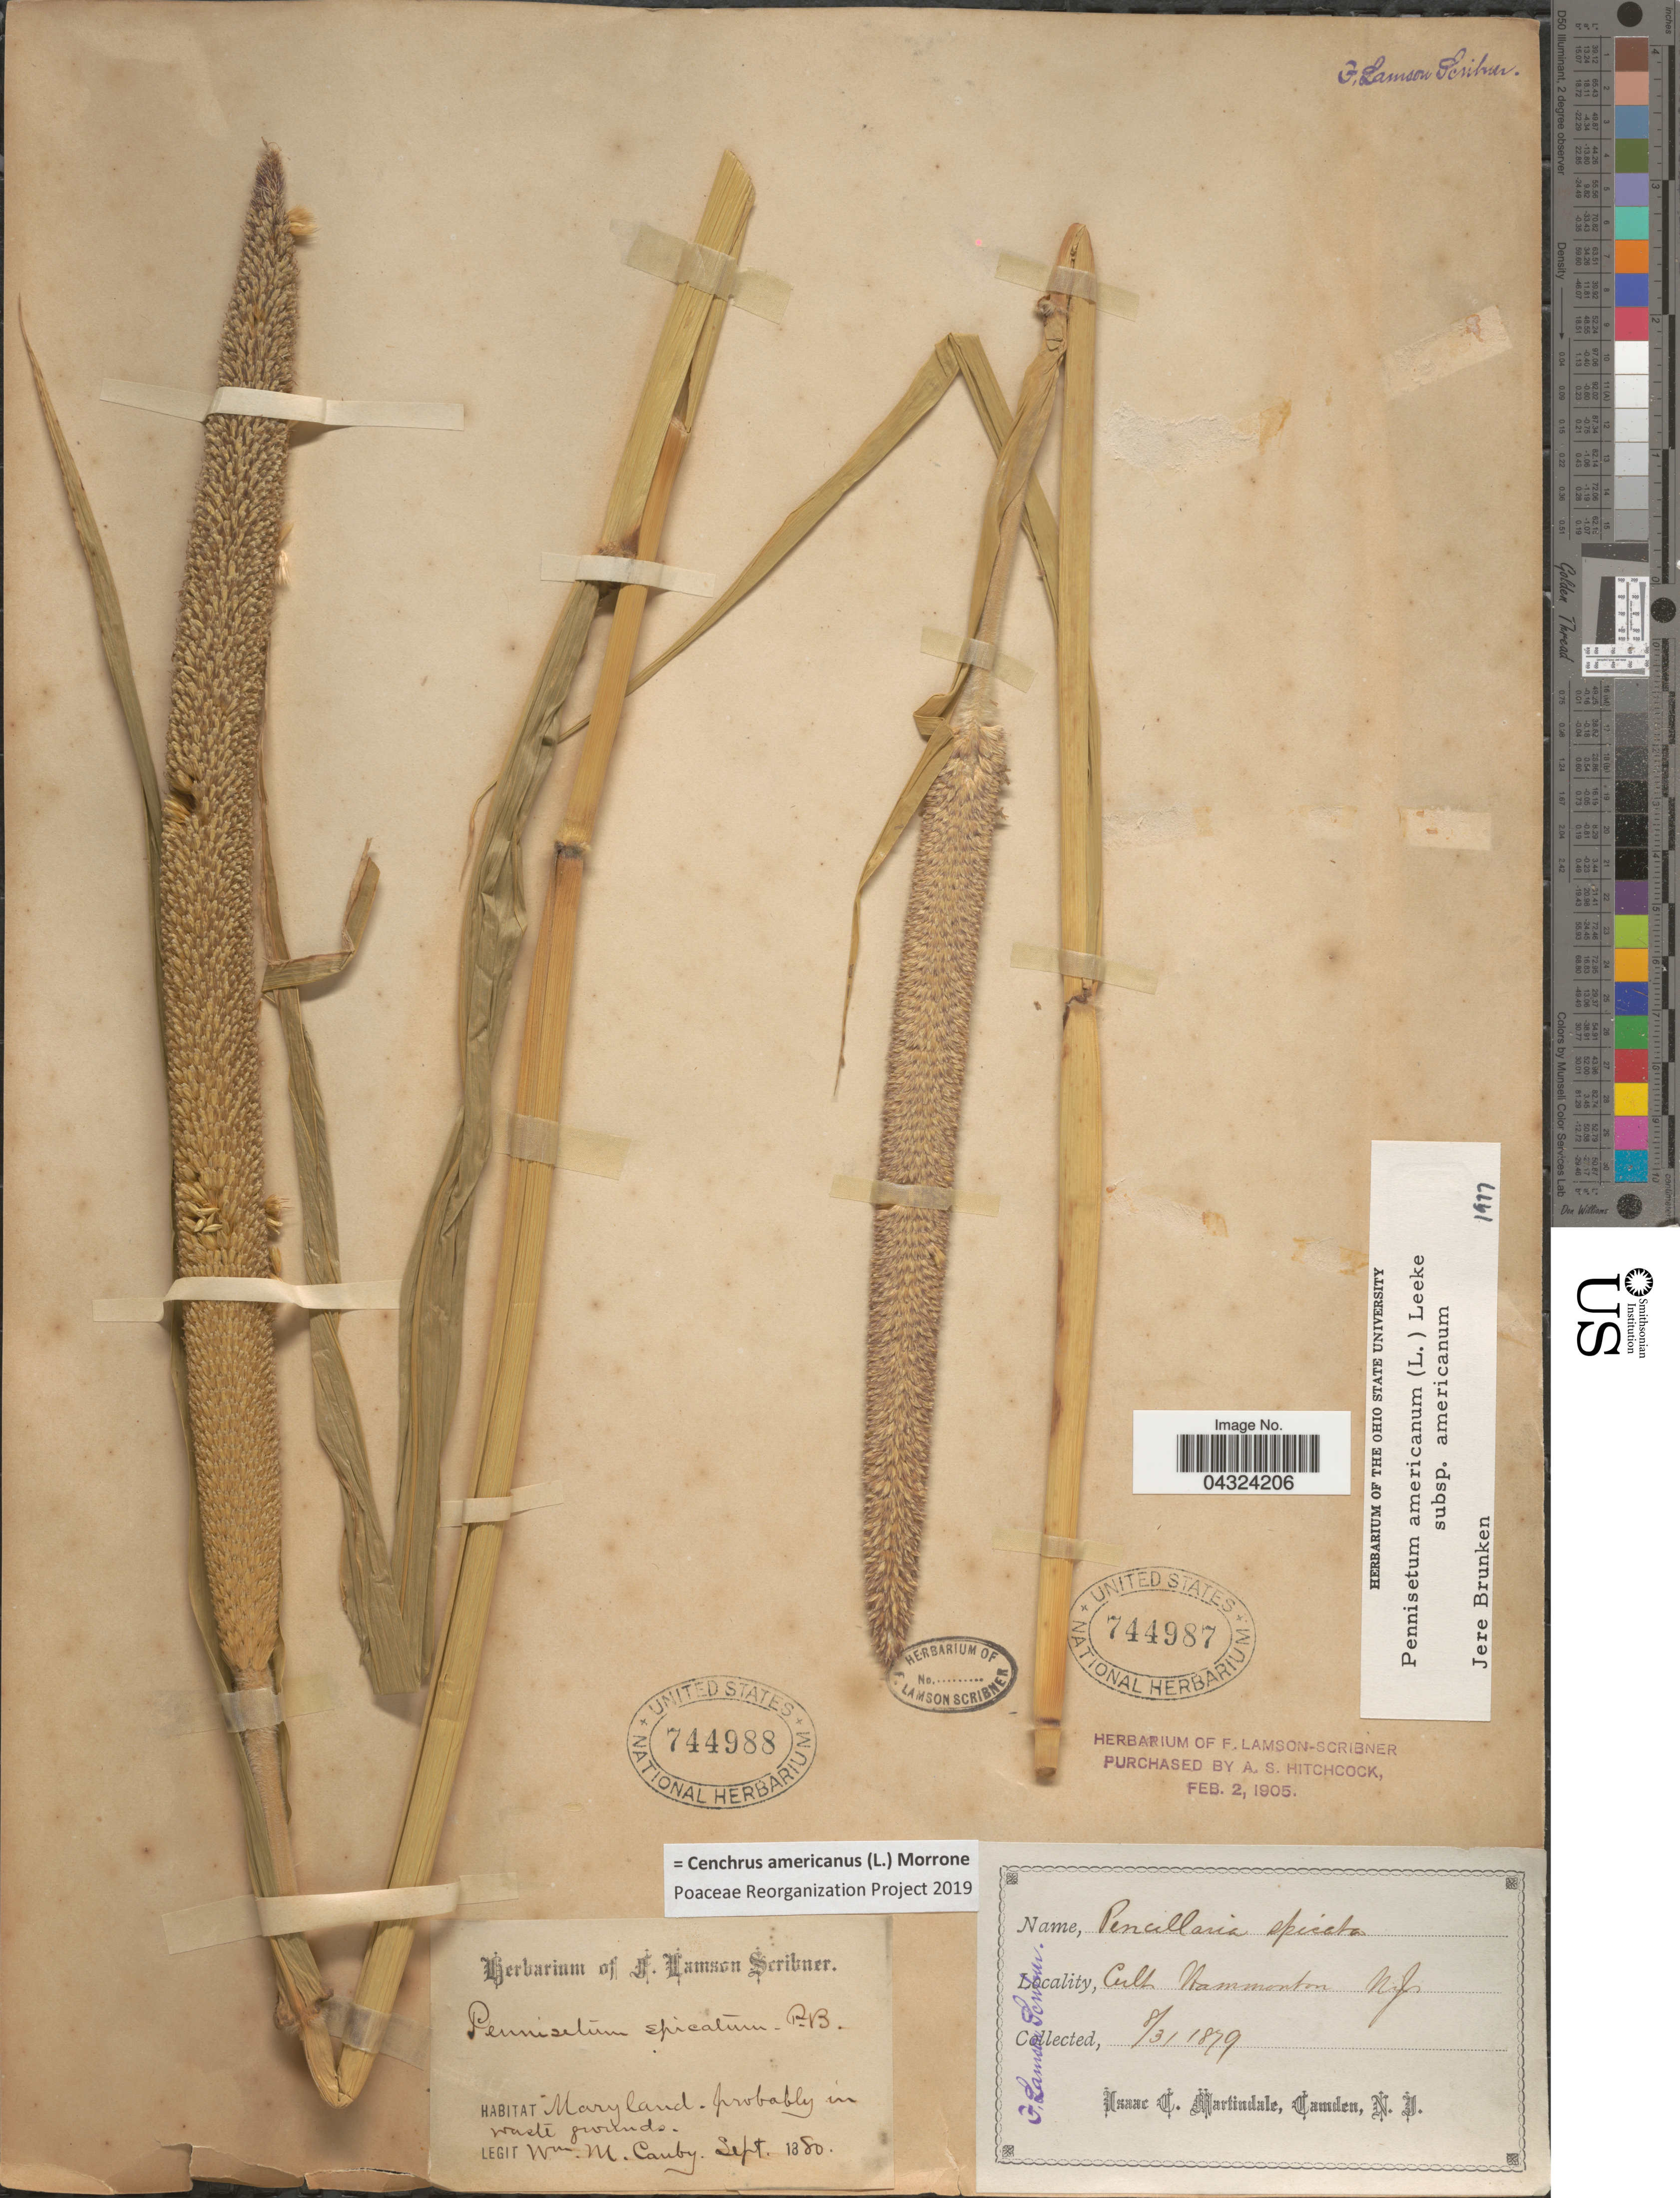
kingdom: Plantae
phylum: Tracheophyta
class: Liliopsida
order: Poales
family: Poaceae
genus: Cenchrus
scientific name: Cenchrus americanus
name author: (L.) Morrone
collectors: W. Canby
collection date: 1880-09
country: United States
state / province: Maryland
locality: Probably in waste grounds.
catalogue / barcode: US 744988